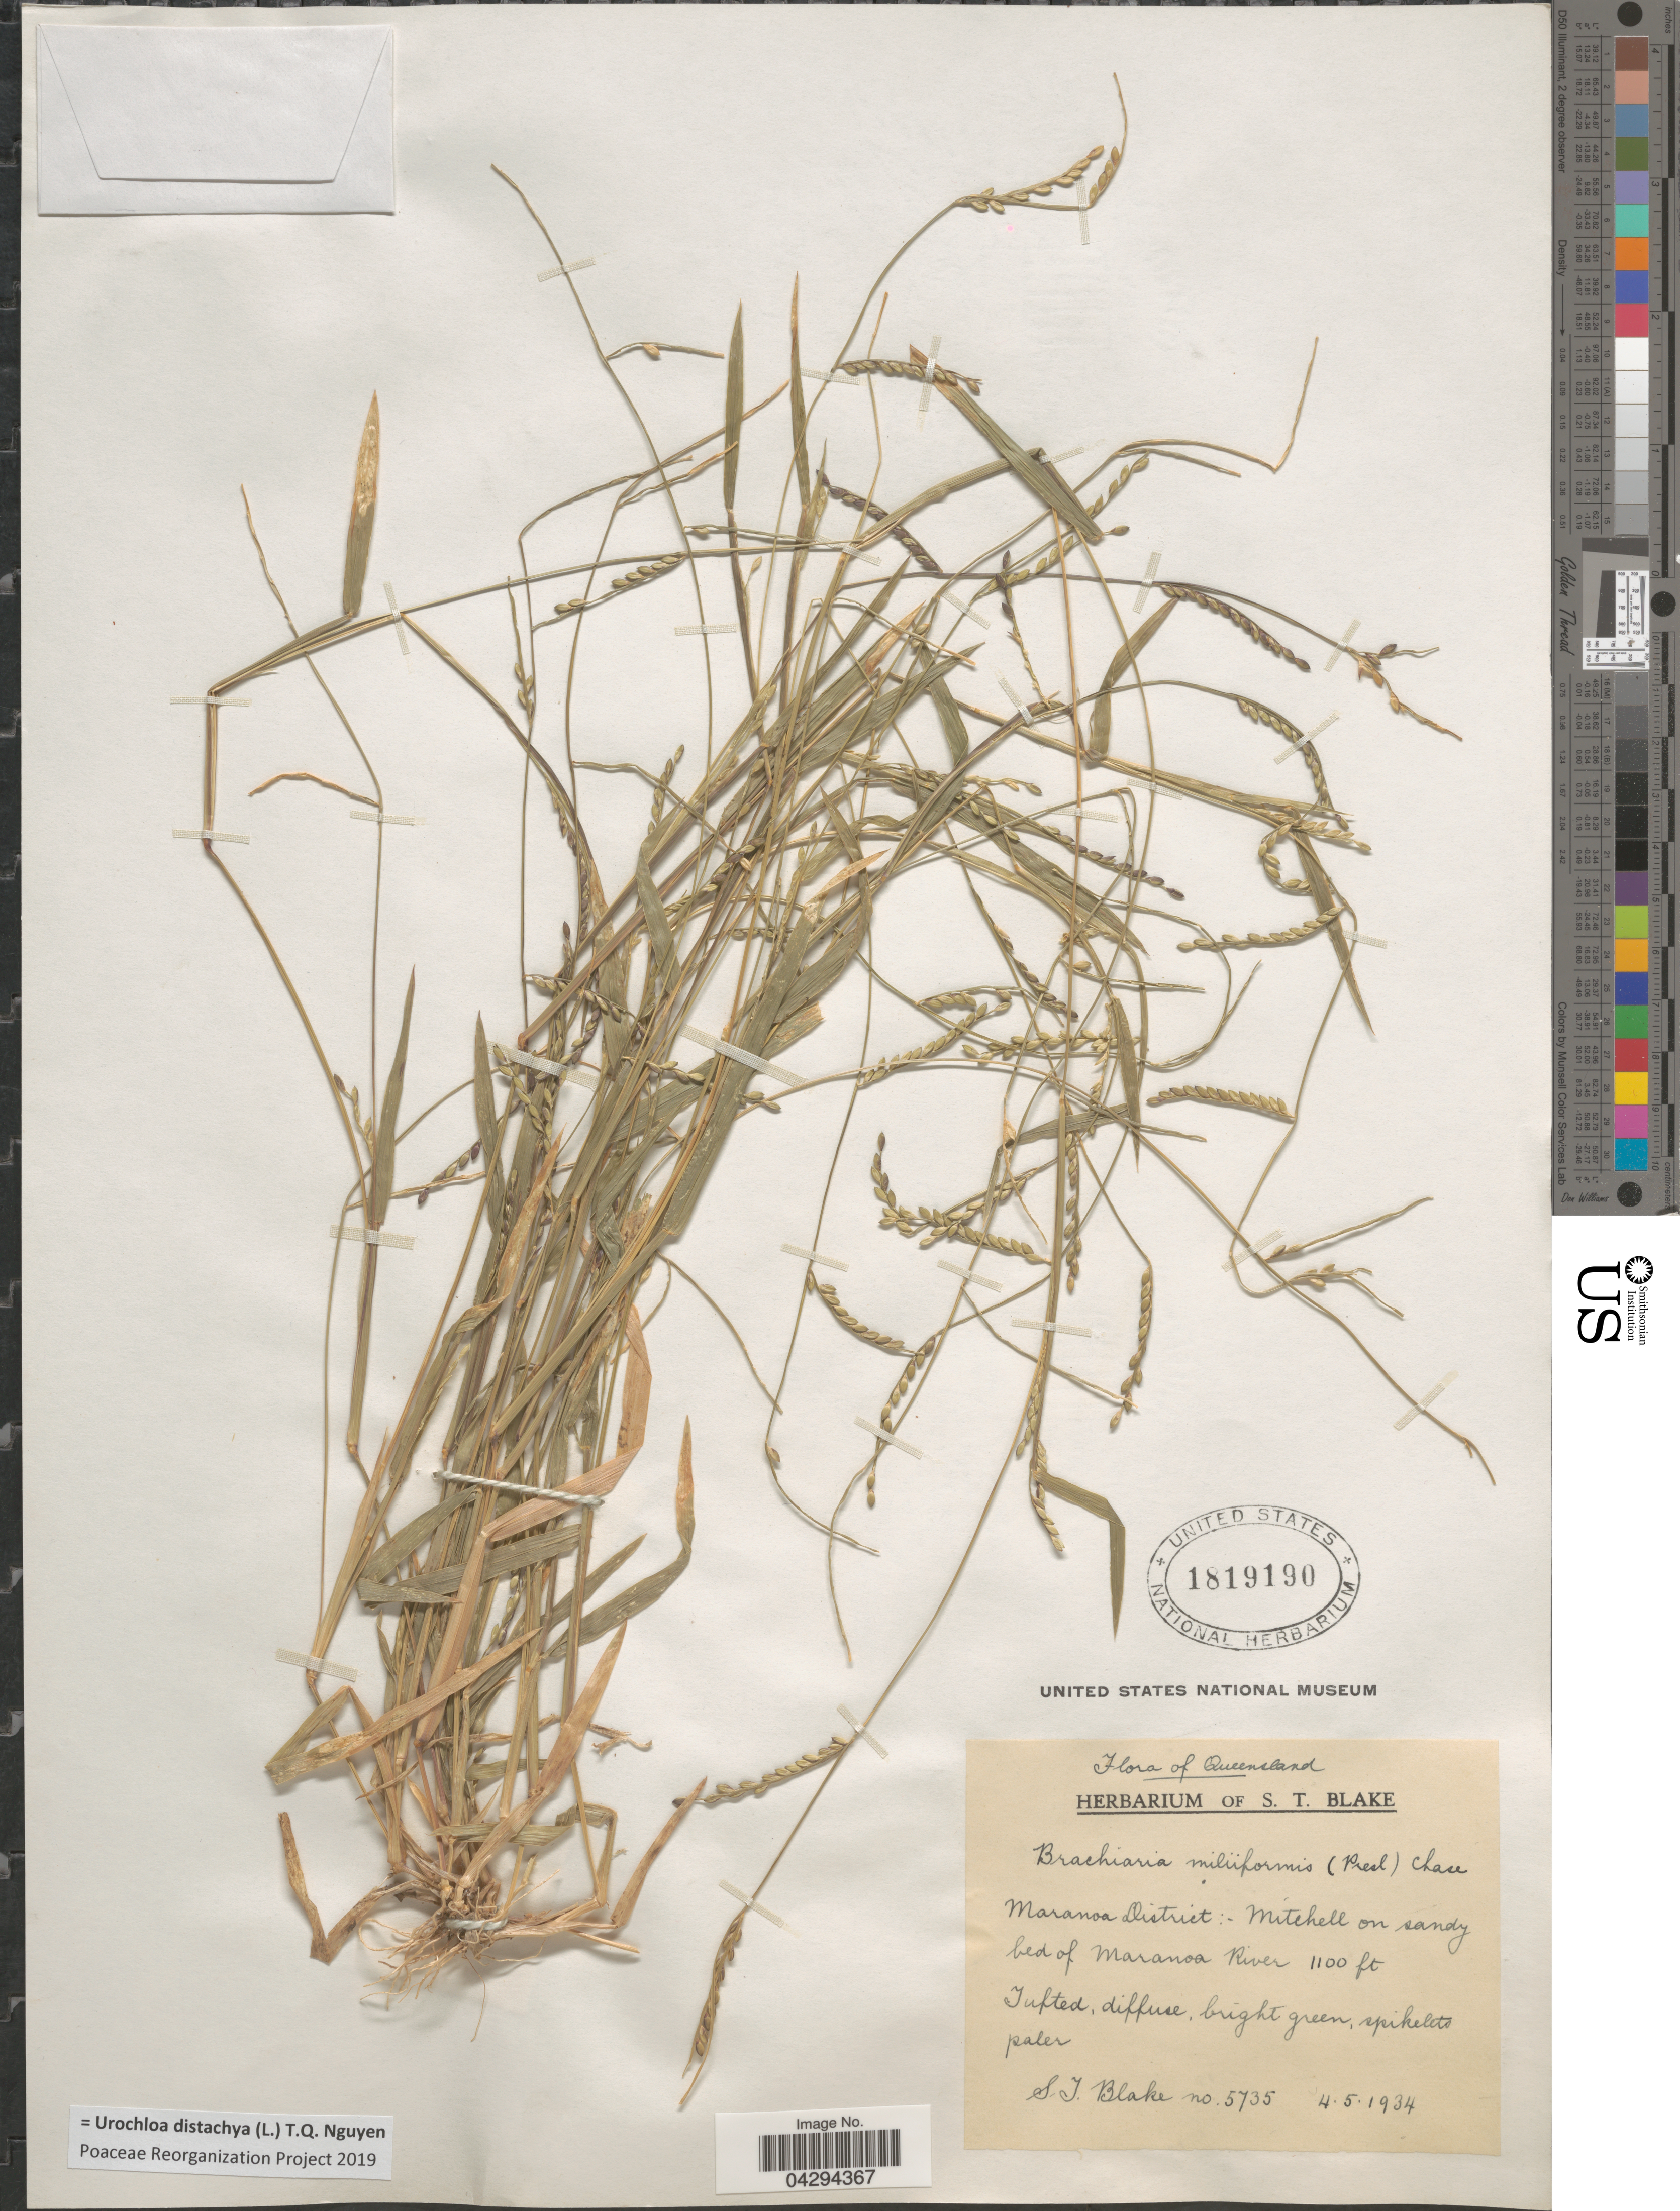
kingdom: Plantae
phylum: Tracheophyta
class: Liliopsida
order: Poales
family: Poaceae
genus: Urochloa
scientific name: Urochloa distachya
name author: (L.) T.Q. Nguyen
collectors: S. T. Blake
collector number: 5735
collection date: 1934-05-04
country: Australia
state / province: Queensland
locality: Maranoa District:- Mitchell on sandy bed of Maranoa River.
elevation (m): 335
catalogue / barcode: US 1819190